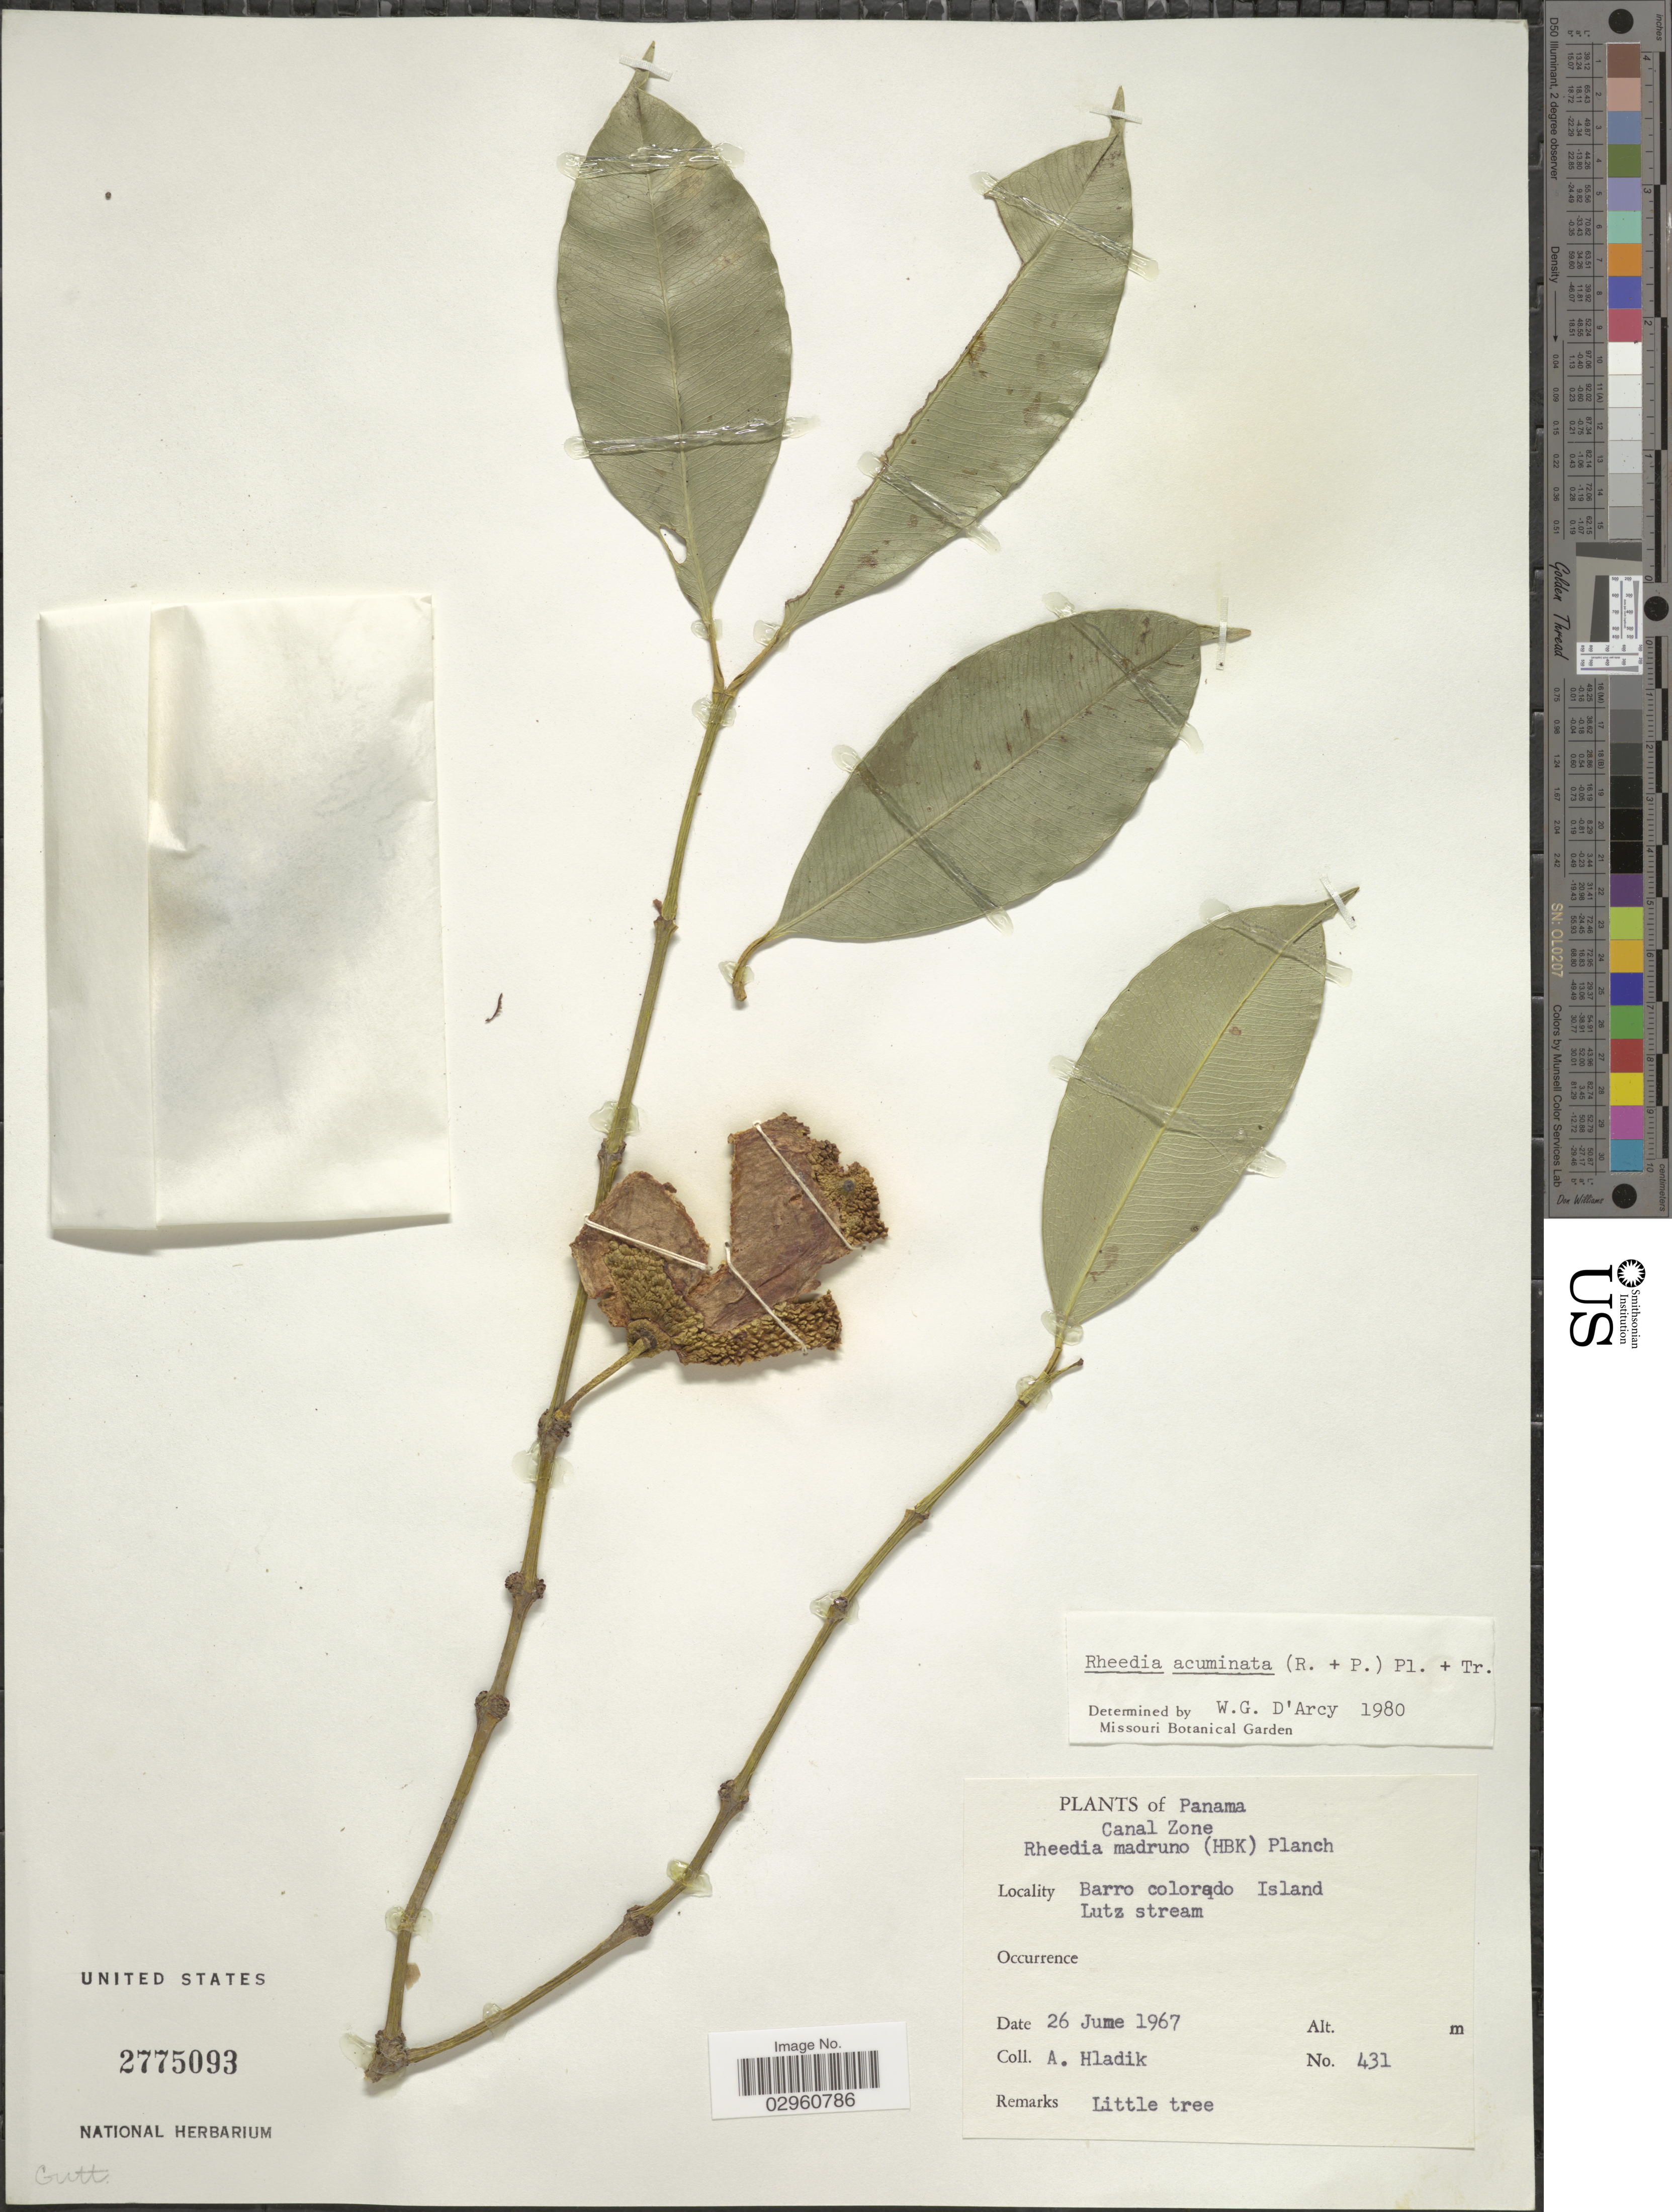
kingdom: Plantae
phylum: Tracheophyta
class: Magnoliopsida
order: Malpighiales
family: Clusiaceae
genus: Garcinia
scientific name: Garcinia madruno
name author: (Kunth) Hammel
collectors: A. Hladik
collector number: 431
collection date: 1967-06-26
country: Panama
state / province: Panamá Oeste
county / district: Canal Zone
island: Barro Colorado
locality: Canal Zone. Barro Colorado Island. Lutz stream.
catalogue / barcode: US 2775093